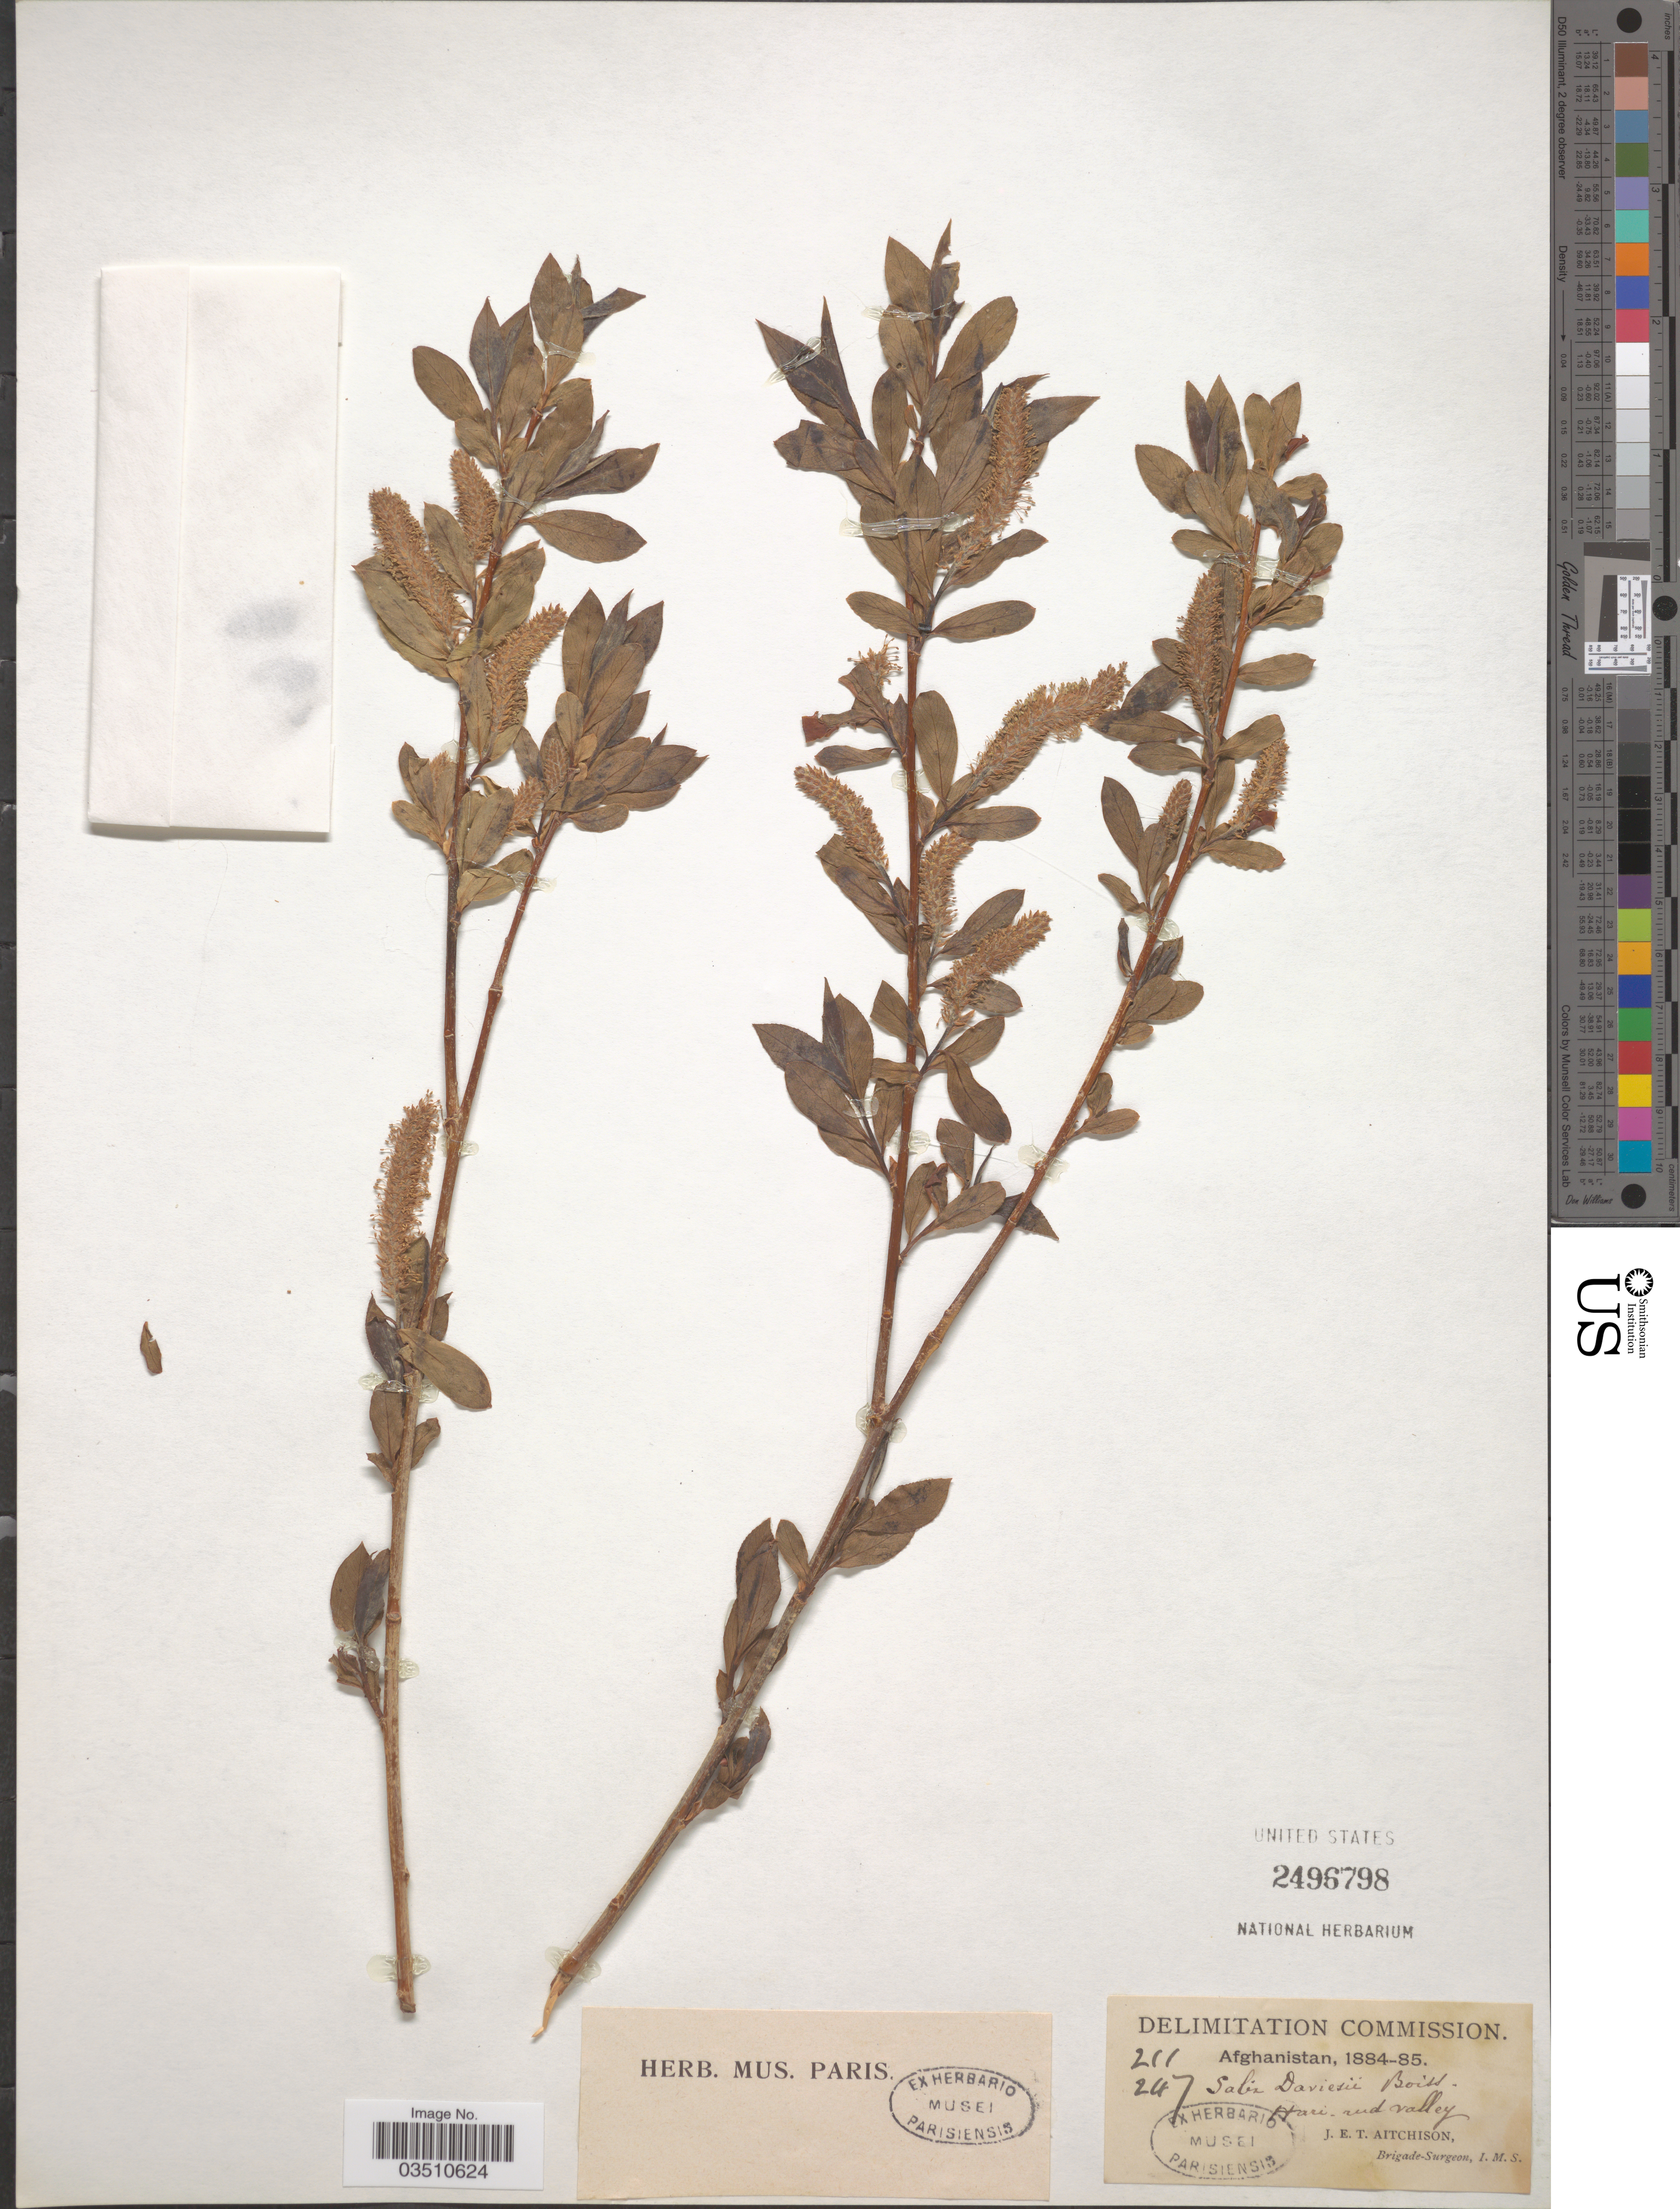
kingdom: Plantae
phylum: Tracheophyta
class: Magnoliopsida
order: Malpighiales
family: Salicaceae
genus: Salix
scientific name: Salix daviesii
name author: Boiss.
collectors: J. E. Aitchison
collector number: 211/247?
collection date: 1884/1885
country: Afghanistan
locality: Hari-rud valley.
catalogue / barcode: US 2496798